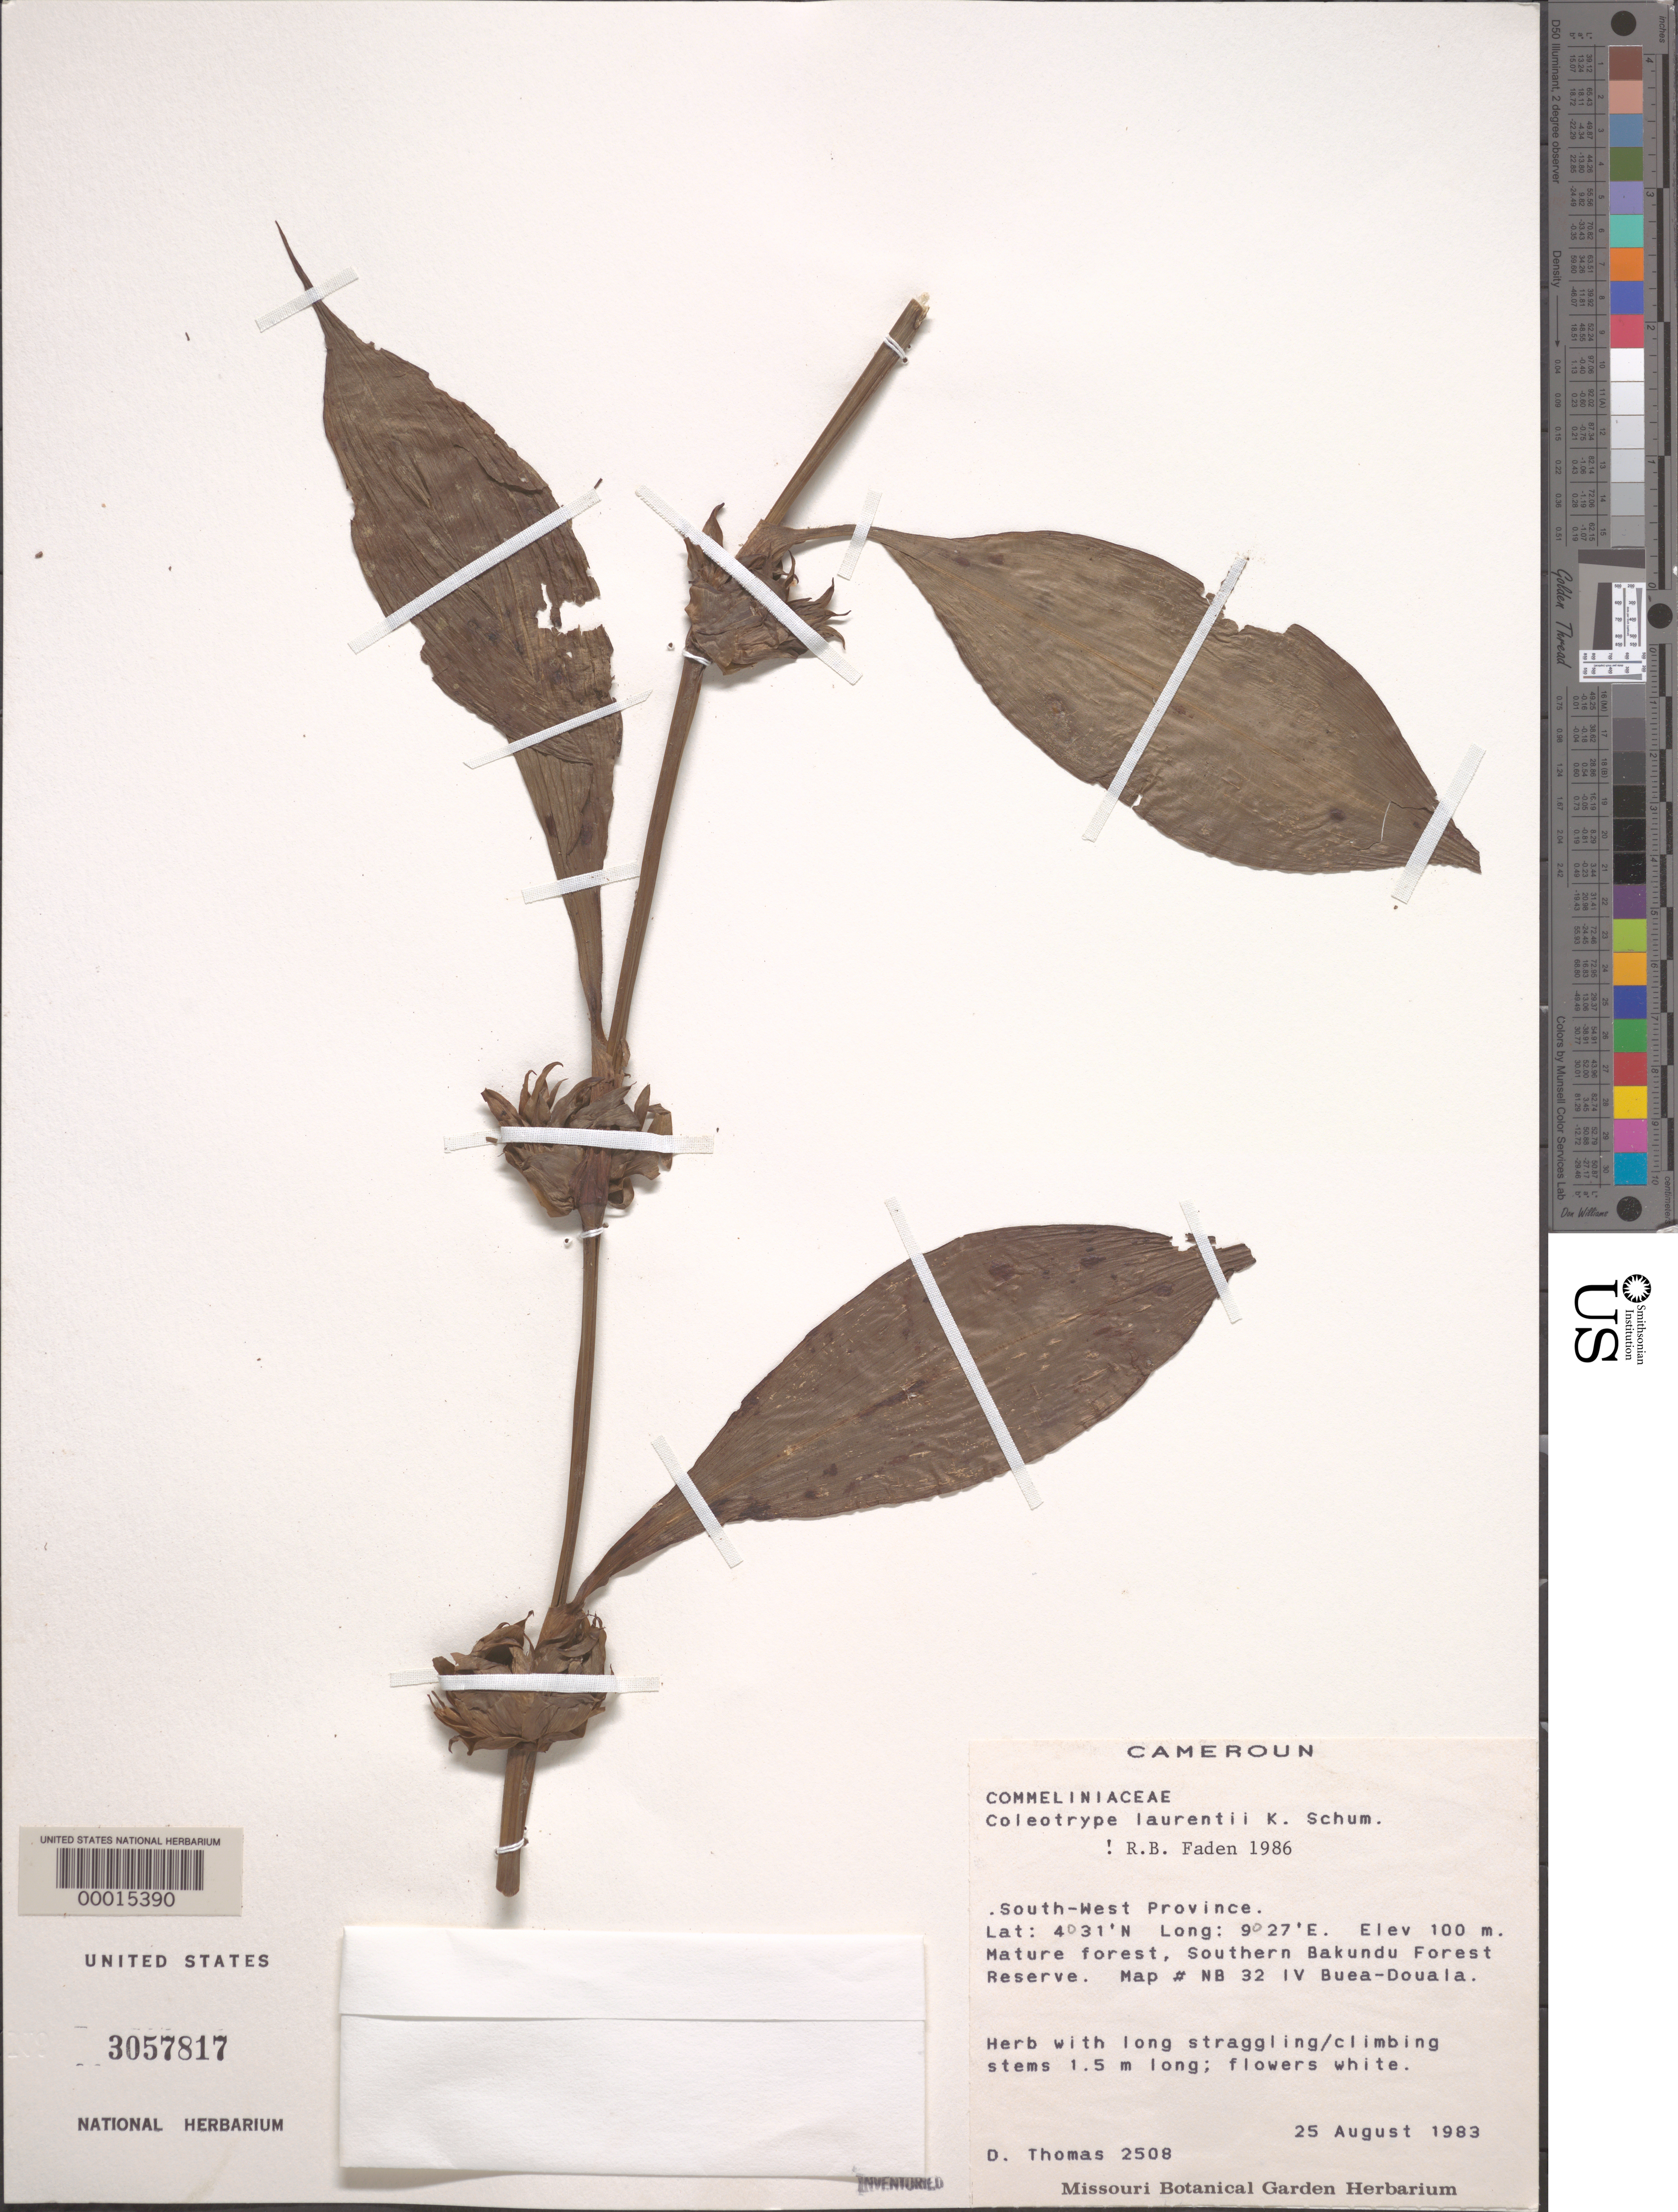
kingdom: Plantae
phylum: Tracheophyta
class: Liliopsida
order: Commelinales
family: Commelinaceae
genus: Coleotrype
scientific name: Coleotrype laurentii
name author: K. Schum.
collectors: D. Thomas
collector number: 2508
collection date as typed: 25 Aug 1983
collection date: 1983-08-25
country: Cameroon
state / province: Sud-Ouest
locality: Southern bakundu forest reserve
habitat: Mature forest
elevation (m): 100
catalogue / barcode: US 3057817